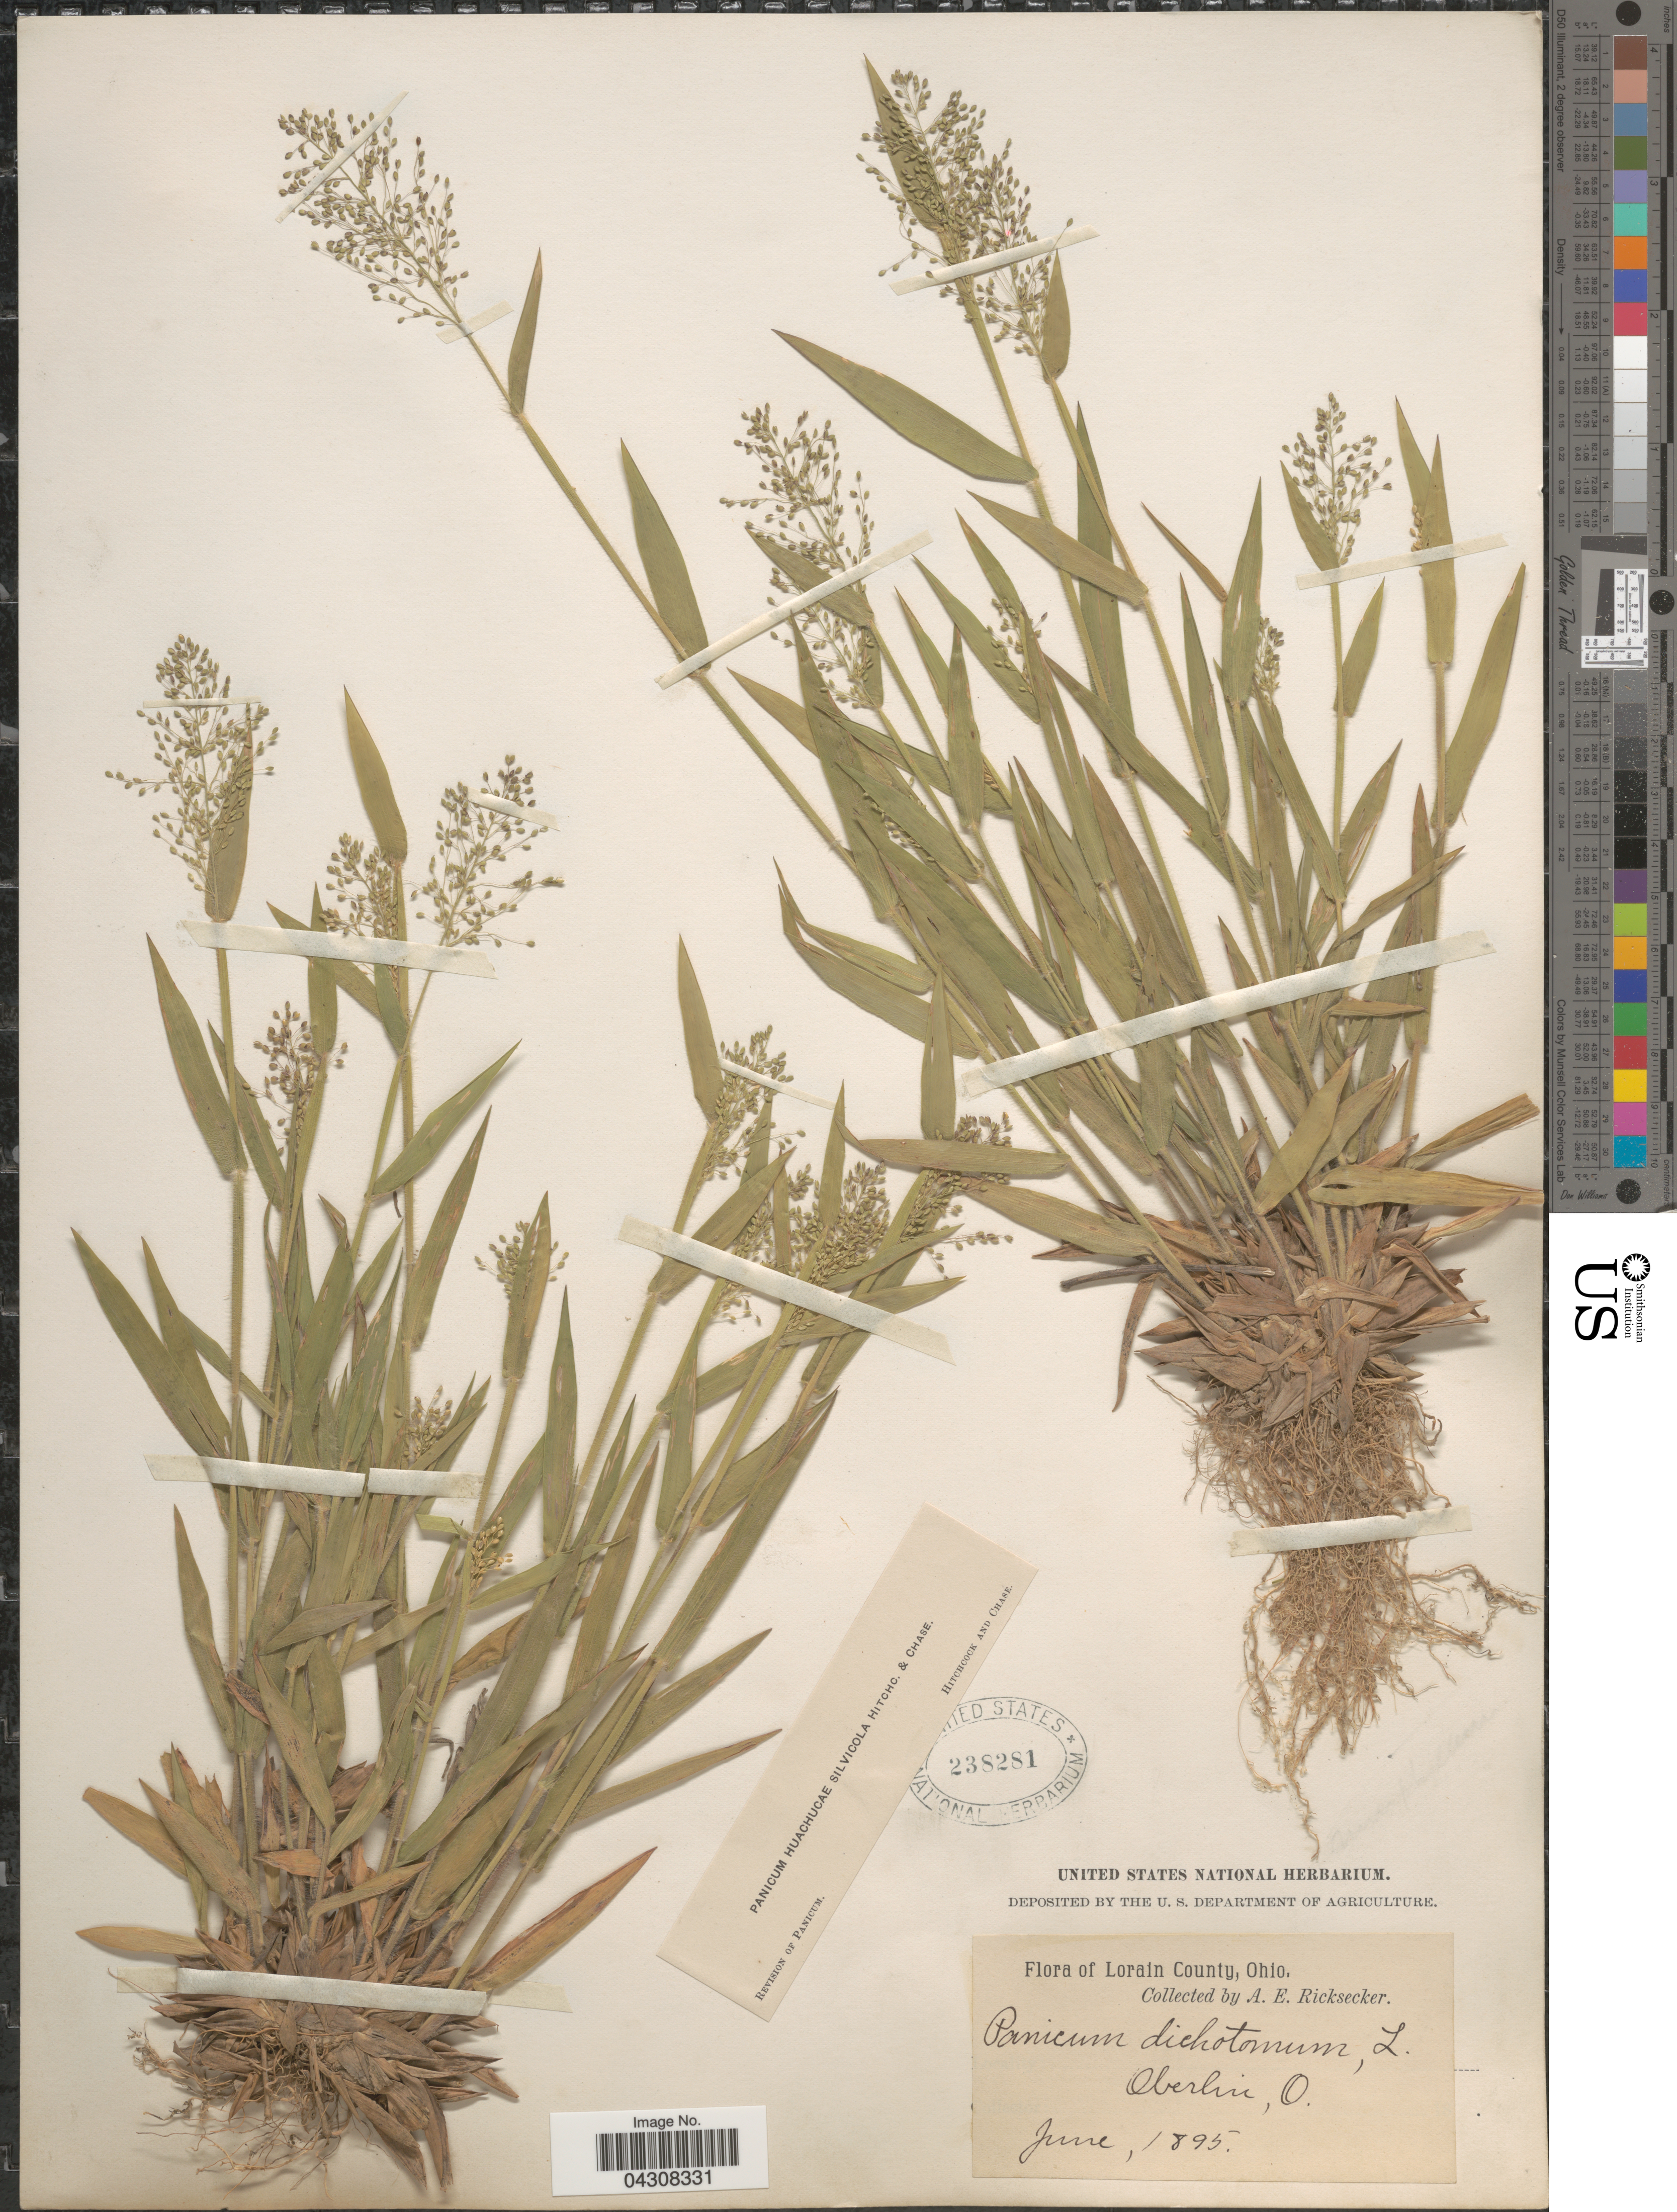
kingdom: Plantae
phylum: Tracheophyta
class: Liliopsida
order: Poales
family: Poaceae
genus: Dichanthelium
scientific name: Dichanthelium acuminatum var. acuminatum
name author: (Sw.) Gould & C.A. Clark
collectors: A. E. Ricksecker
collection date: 1895-06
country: United States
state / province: Ohio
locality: Lorain County. Oberlin.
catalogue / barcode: US 238281